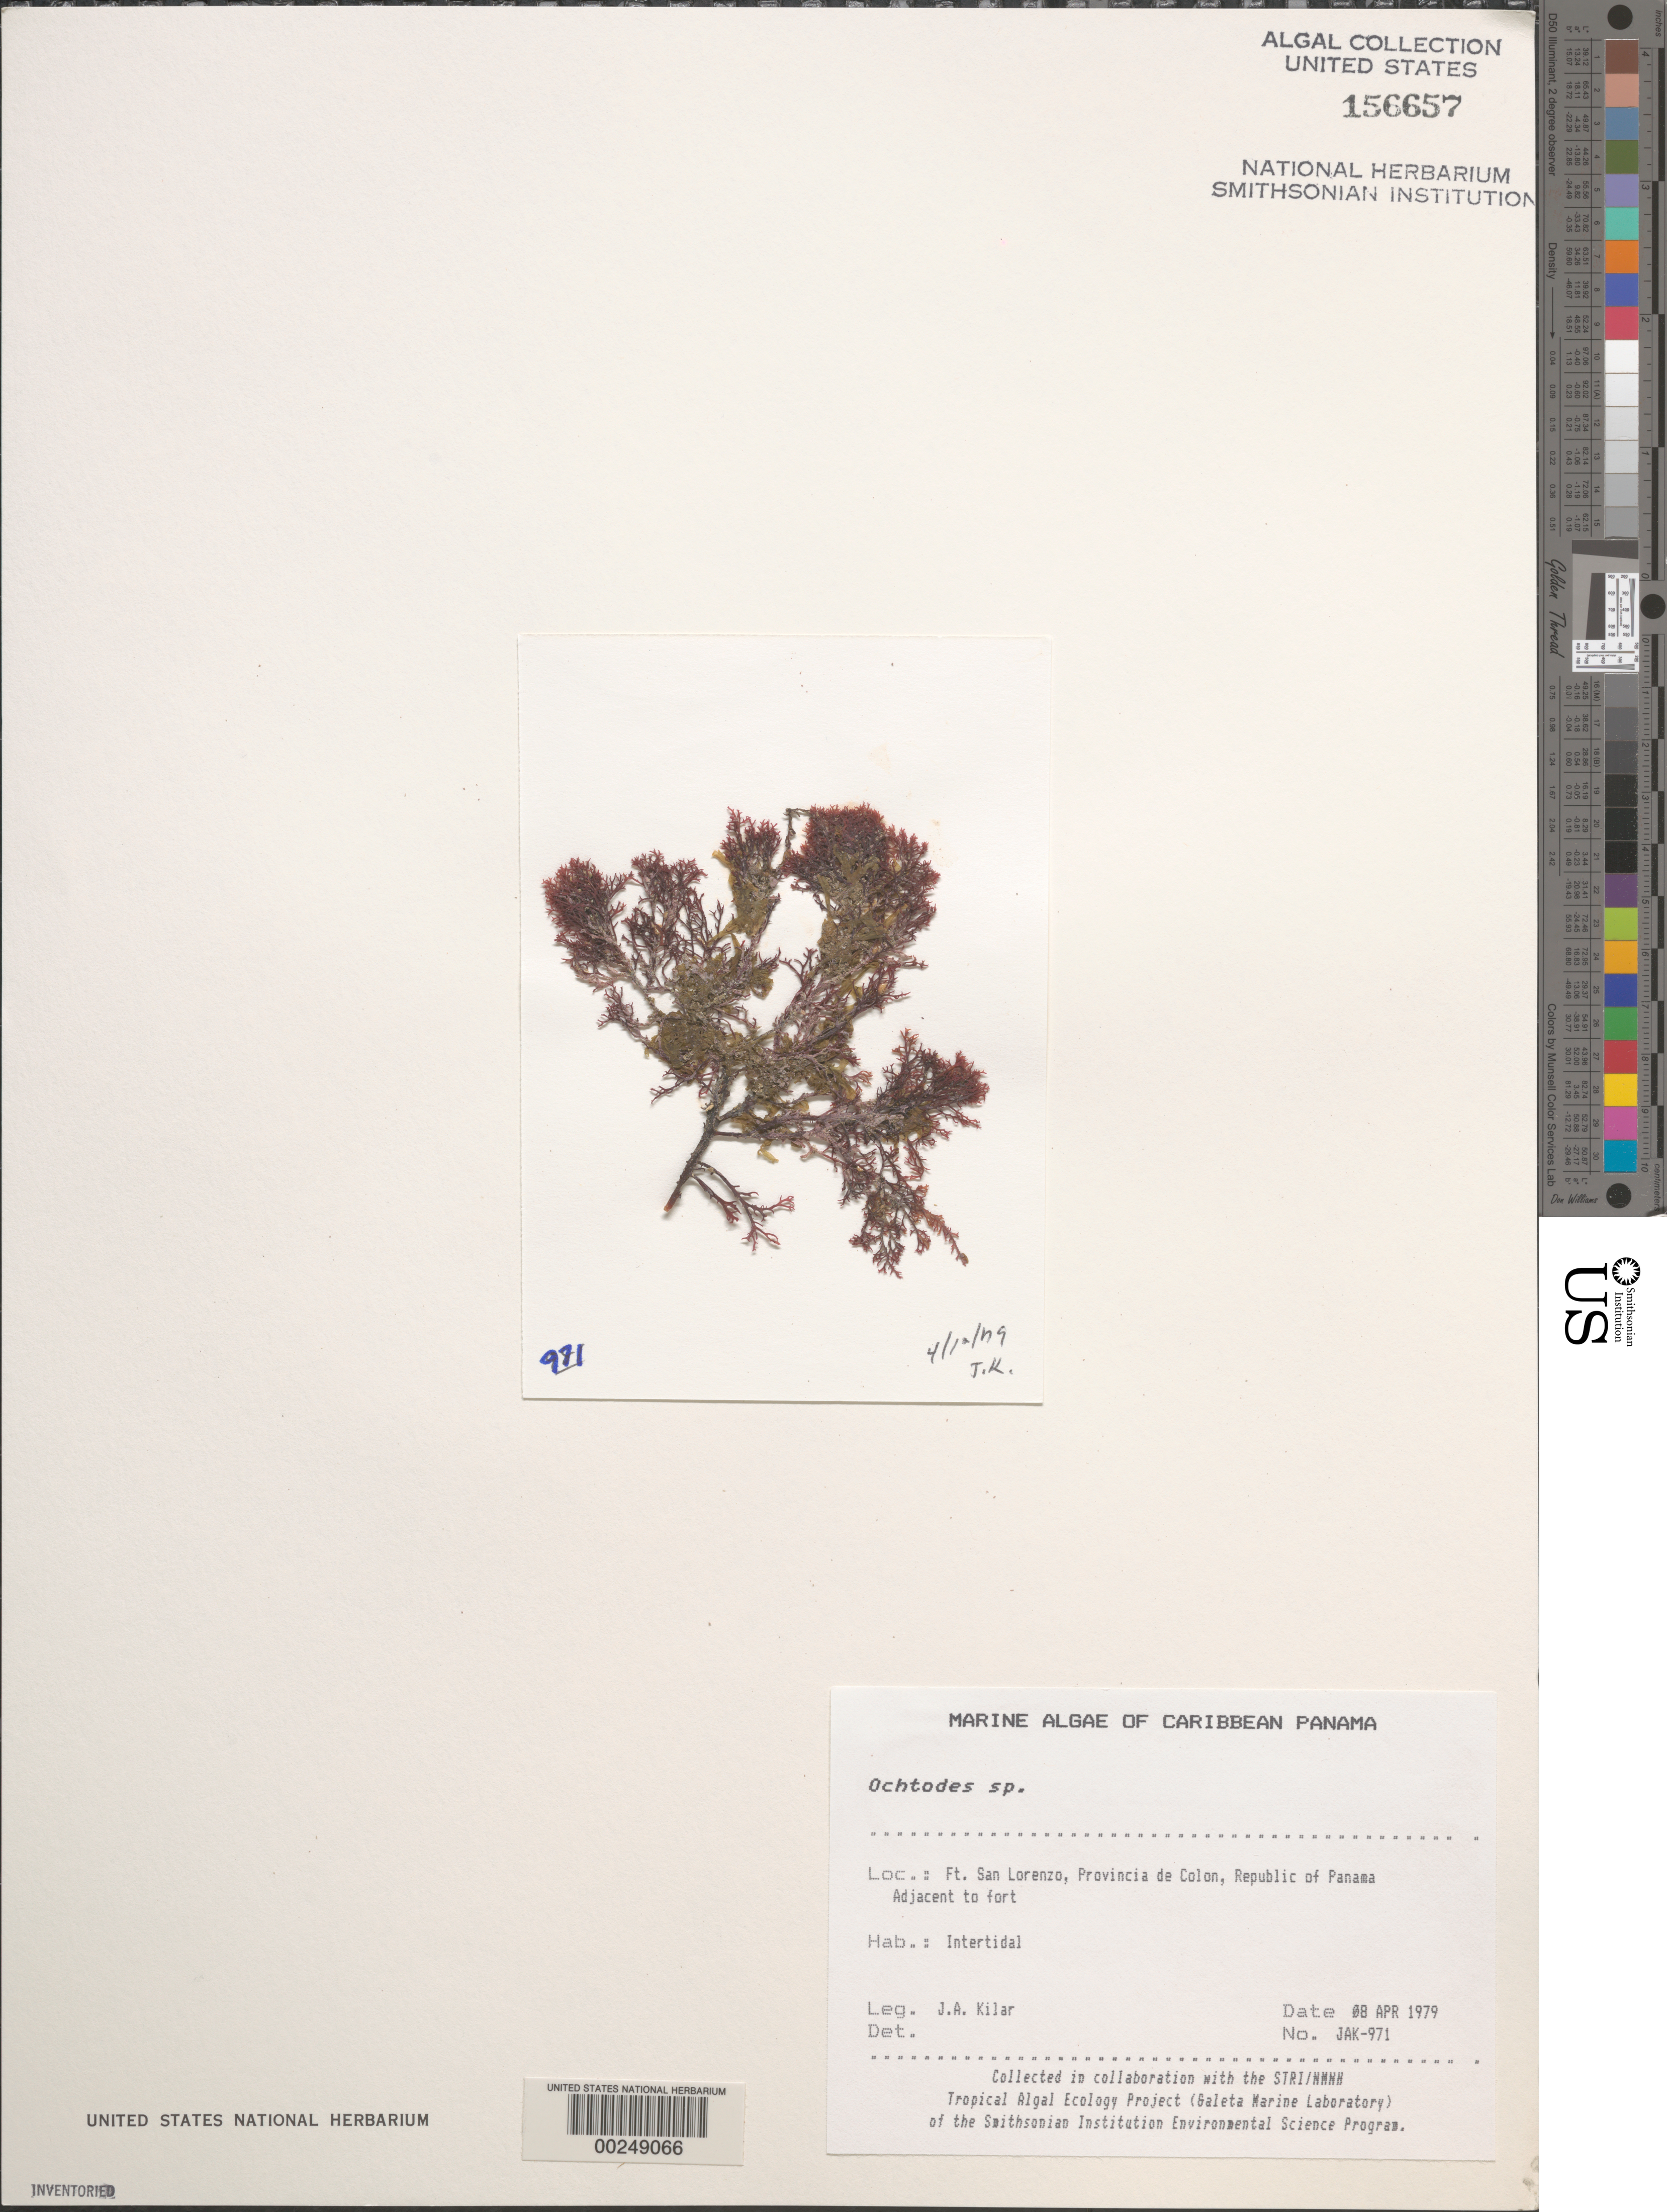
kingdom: Plantae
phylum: Rhodophyta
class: Florideophyceae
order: Gigartinales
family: Rhizophyllidaceae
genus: Ochtodes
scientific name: Ochtodes sp.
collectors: J. A. Kilar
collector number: JAK-971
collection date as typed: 08 Apr 1979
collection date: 1979-04-08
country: Panama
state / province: Colón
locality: Fort San Lorenzo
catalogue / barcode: US 156657